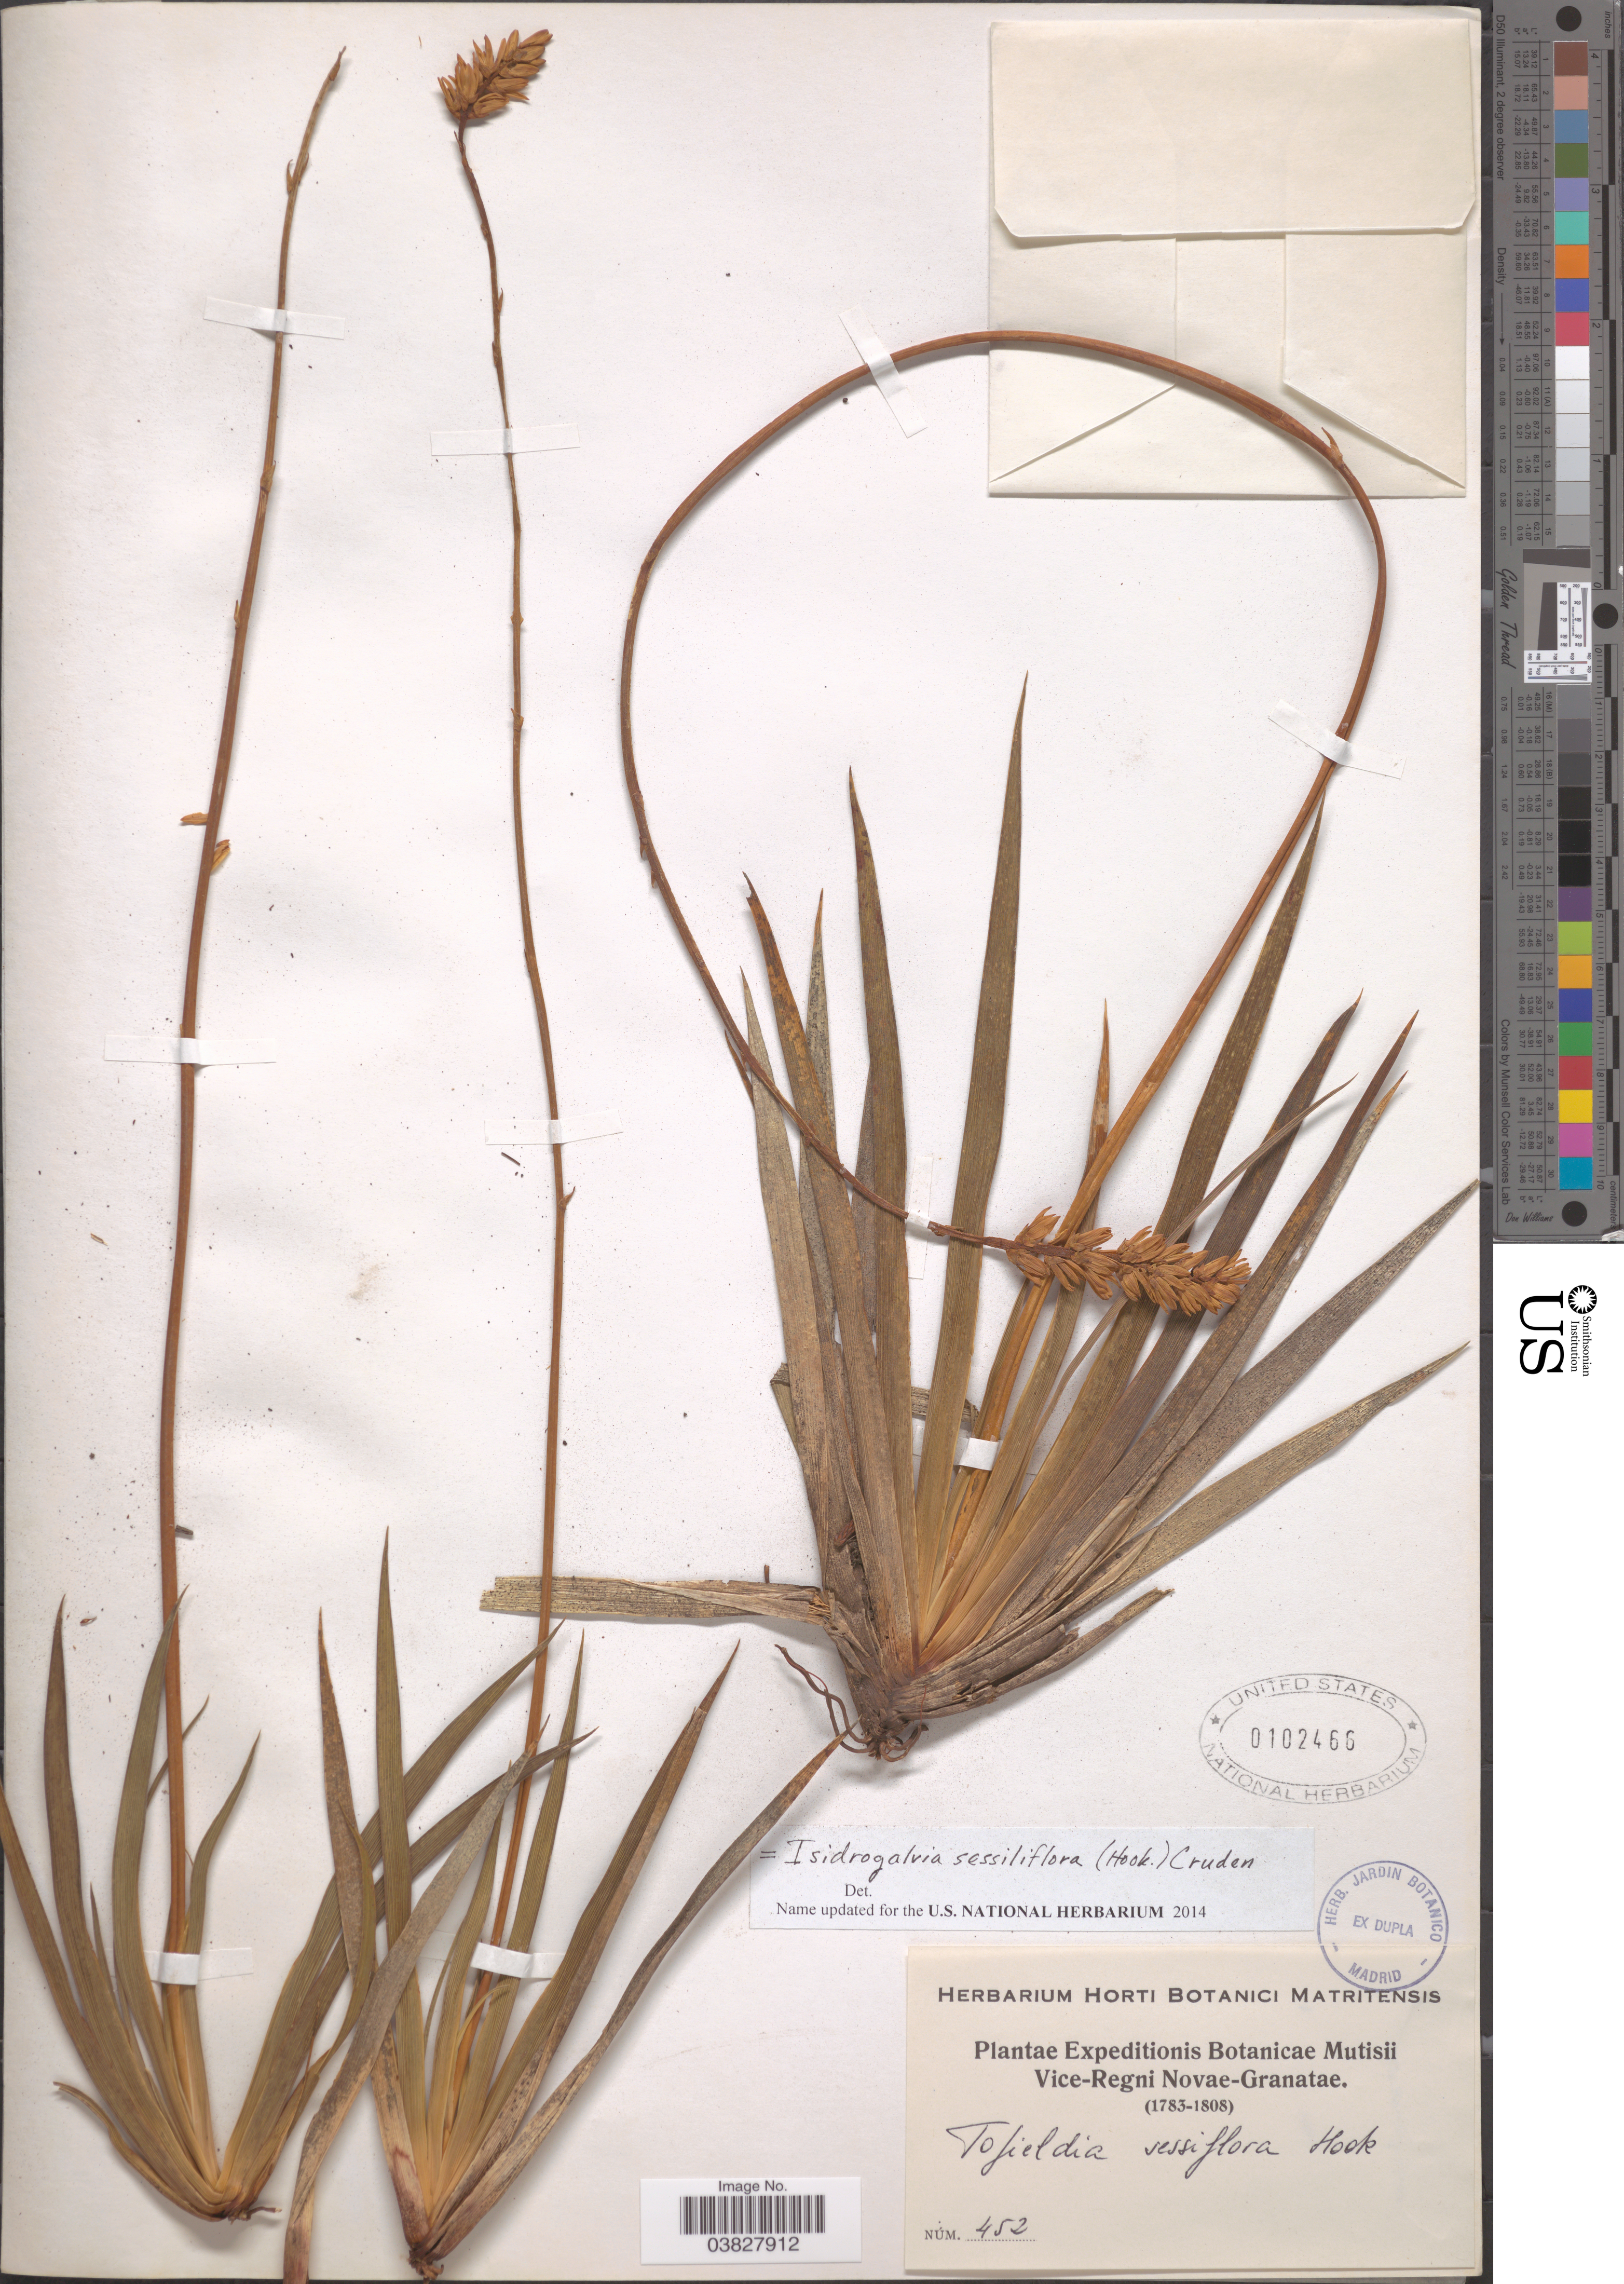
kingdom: Plantae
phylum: Tracheophyta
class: Liliopsida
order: Alismatales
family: Tofieldiaceae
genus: Harperocallis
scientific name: Harperocallis sessiliflora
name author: (Hook.) L.M. Campb. & Dorr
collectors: Expeditions Botanicae Mutisii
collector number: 452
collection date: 1783/1808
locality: Vice-Regni Novae-Granatae.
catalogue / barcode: US 102466